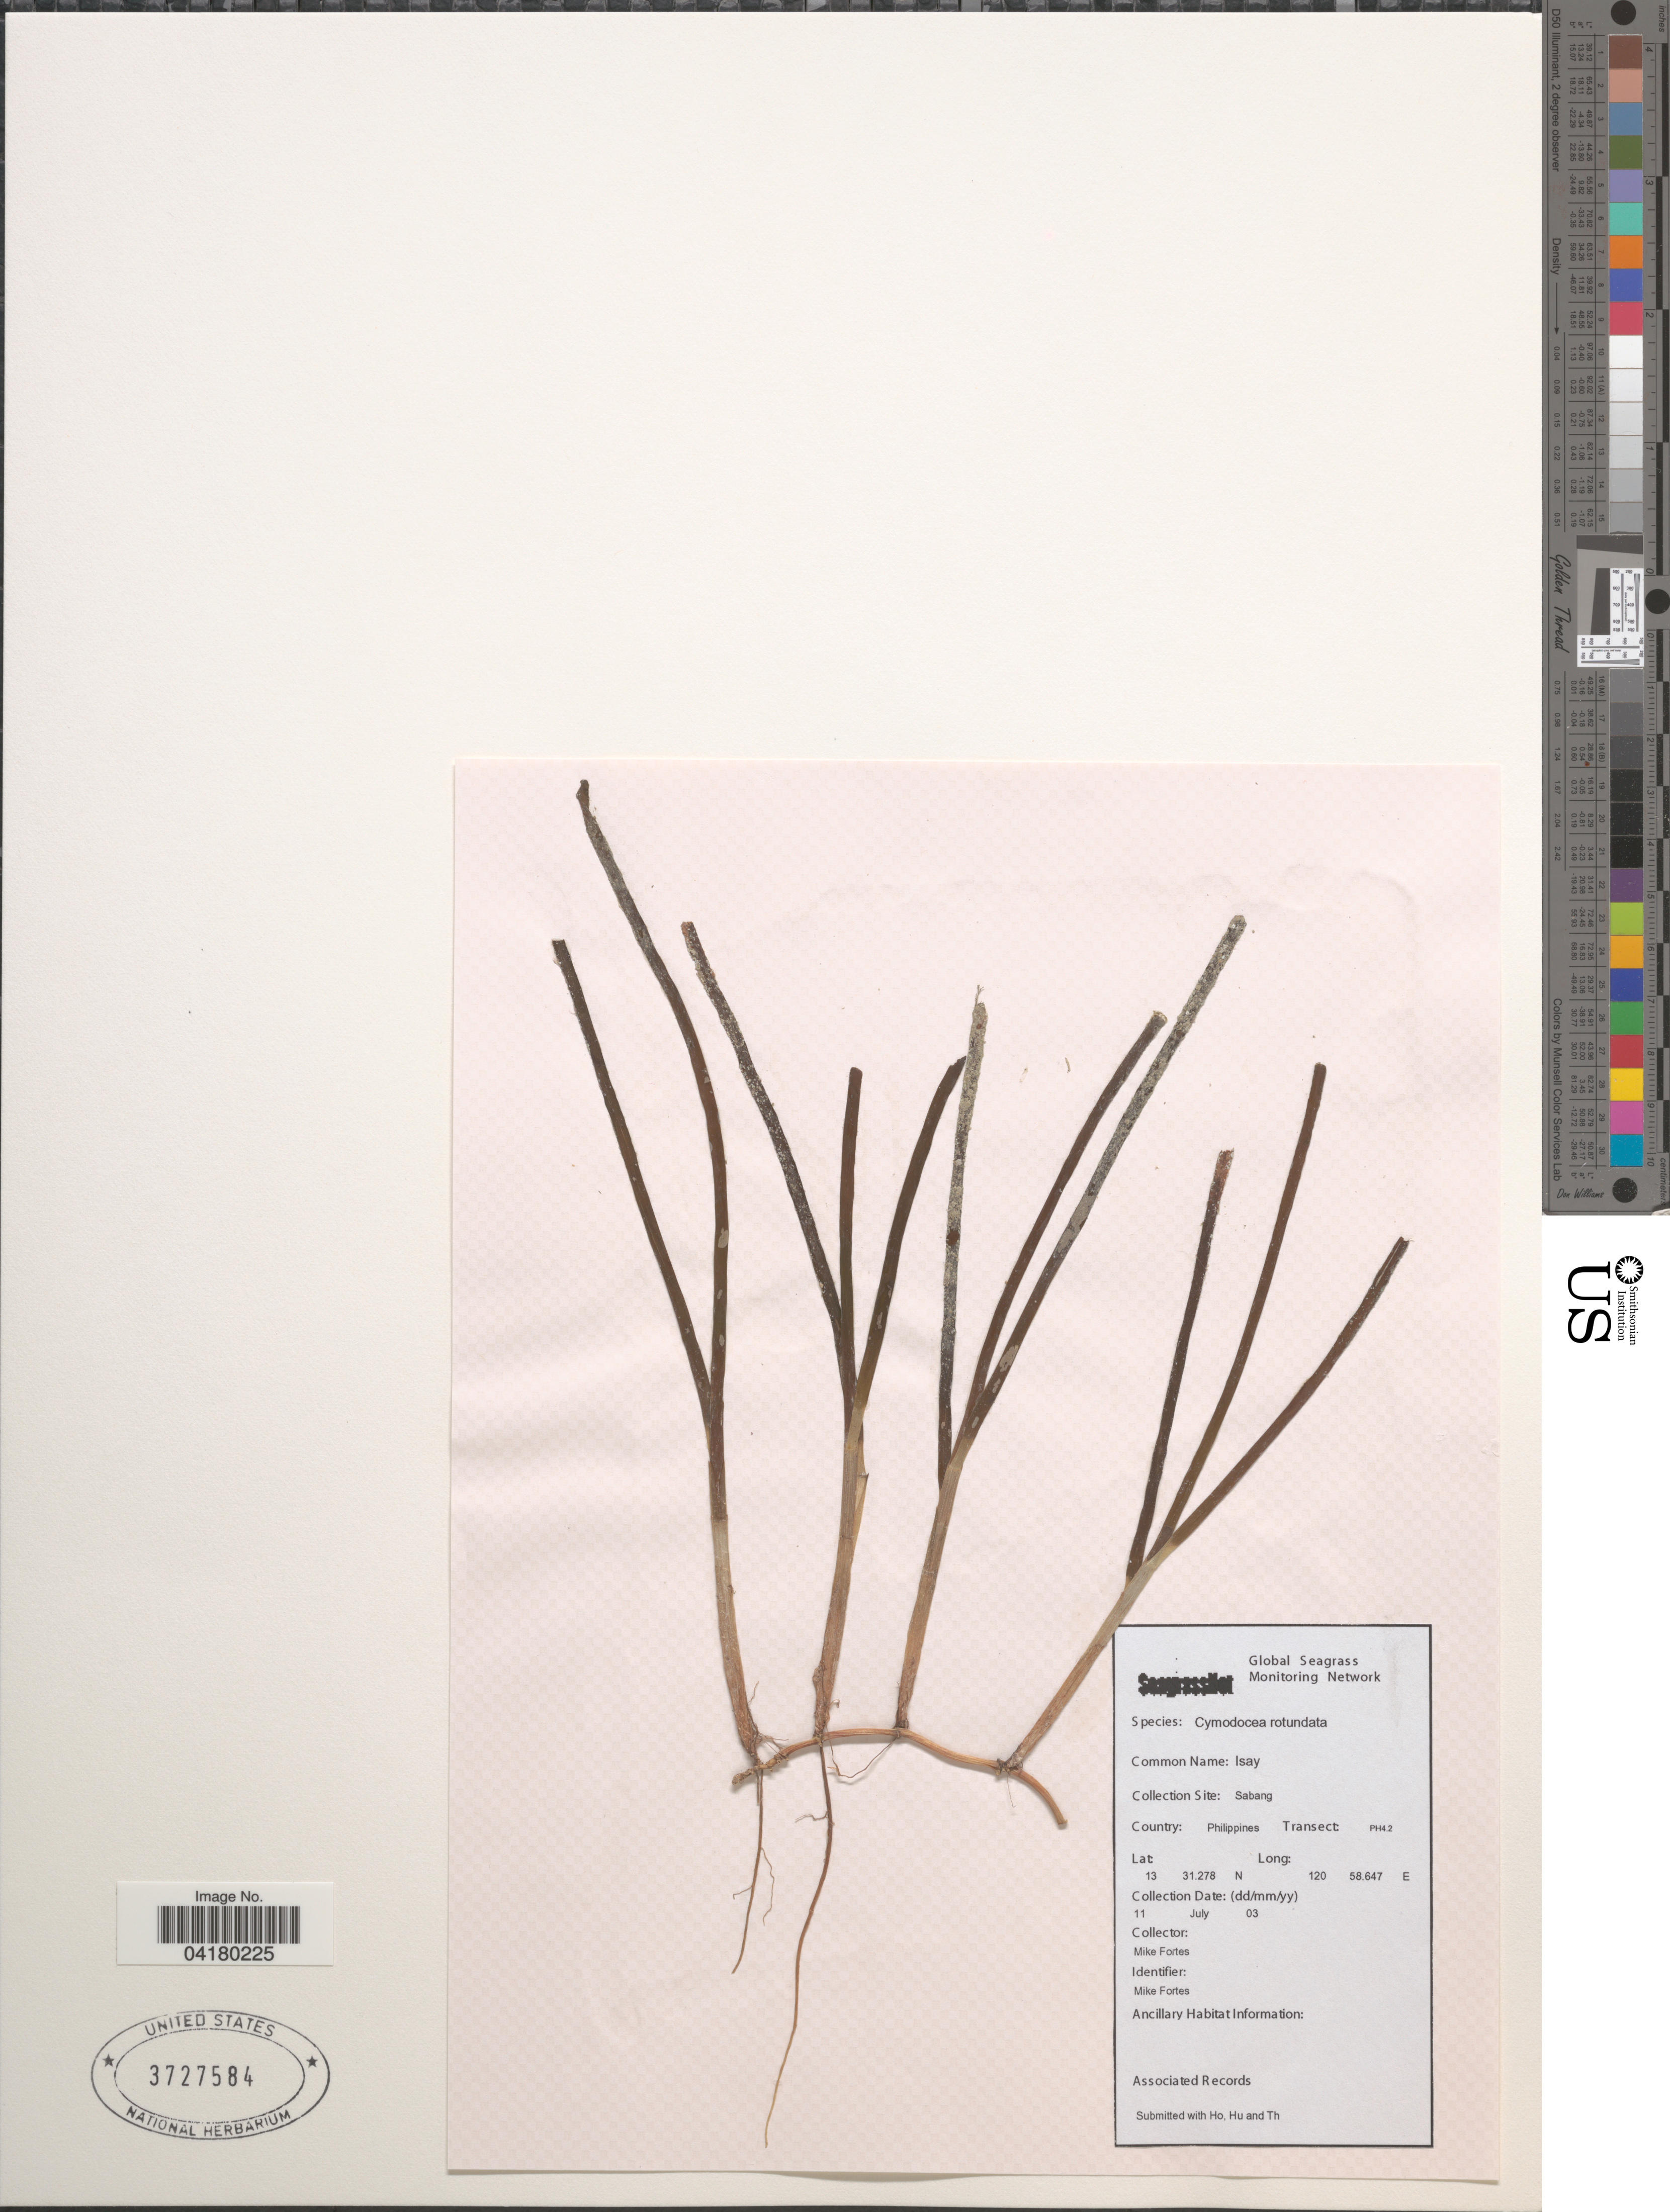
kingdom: Plantae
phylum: Tracheophyta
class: Liliopsida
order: Alismatales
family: Cymodoceaceae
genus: Cymodocea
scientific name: Cymodocea rotundata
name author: Asch. & Schweinf.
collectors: M. Fortes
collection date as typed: Transcribed d/m/y: 11/7/3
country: Philippines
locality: Sabang. Transect: PH4.2.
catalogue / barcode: US 3727584